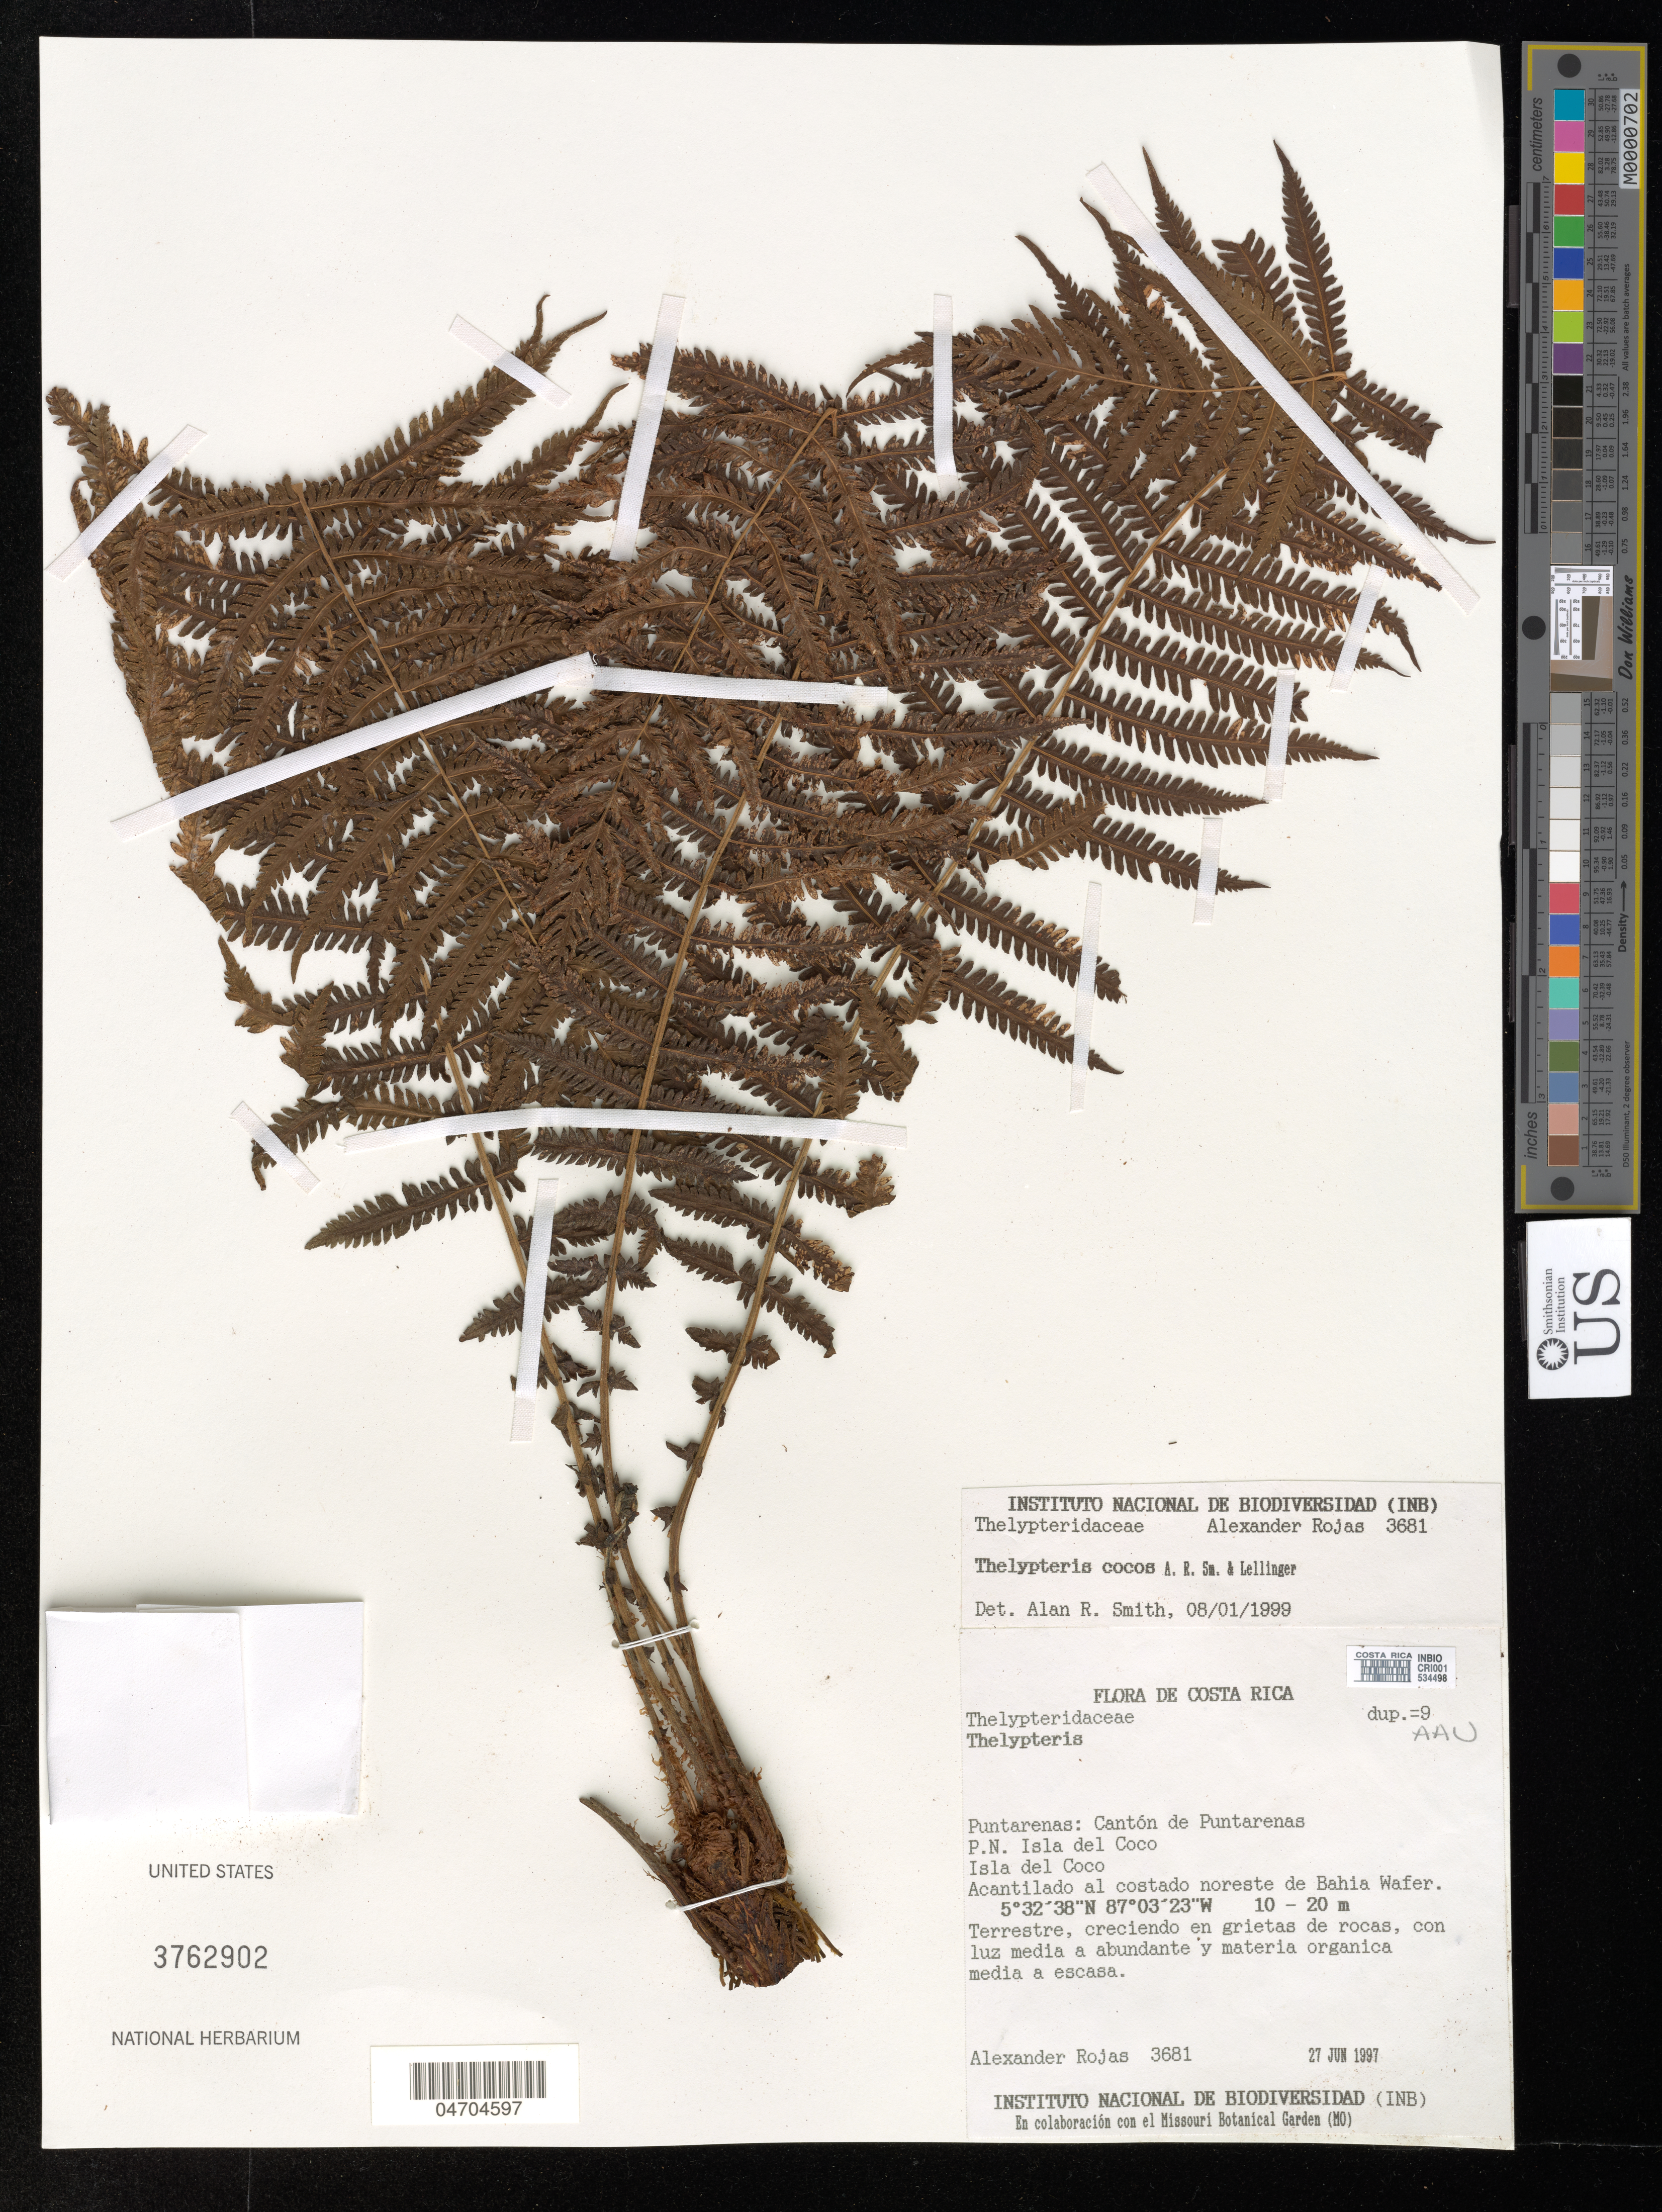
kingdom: Plantae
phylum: Tracheophyta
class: Polypodiopsida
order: Polypodiales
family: Thelypteridaceae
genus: Thelypteris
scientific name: Thelypteris cocos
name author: A.R. Sm. & Lellinger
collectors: A. Rojas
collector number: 3681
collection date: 1997-06-27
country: Costa Rica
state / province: Puntarenas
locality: Cantón de Puntarenas. P. N. Isla del Coco. Isla del Coco. Acantilado al costado noreste de Bahia Wafer.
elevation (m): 10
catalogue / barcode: US 3762902